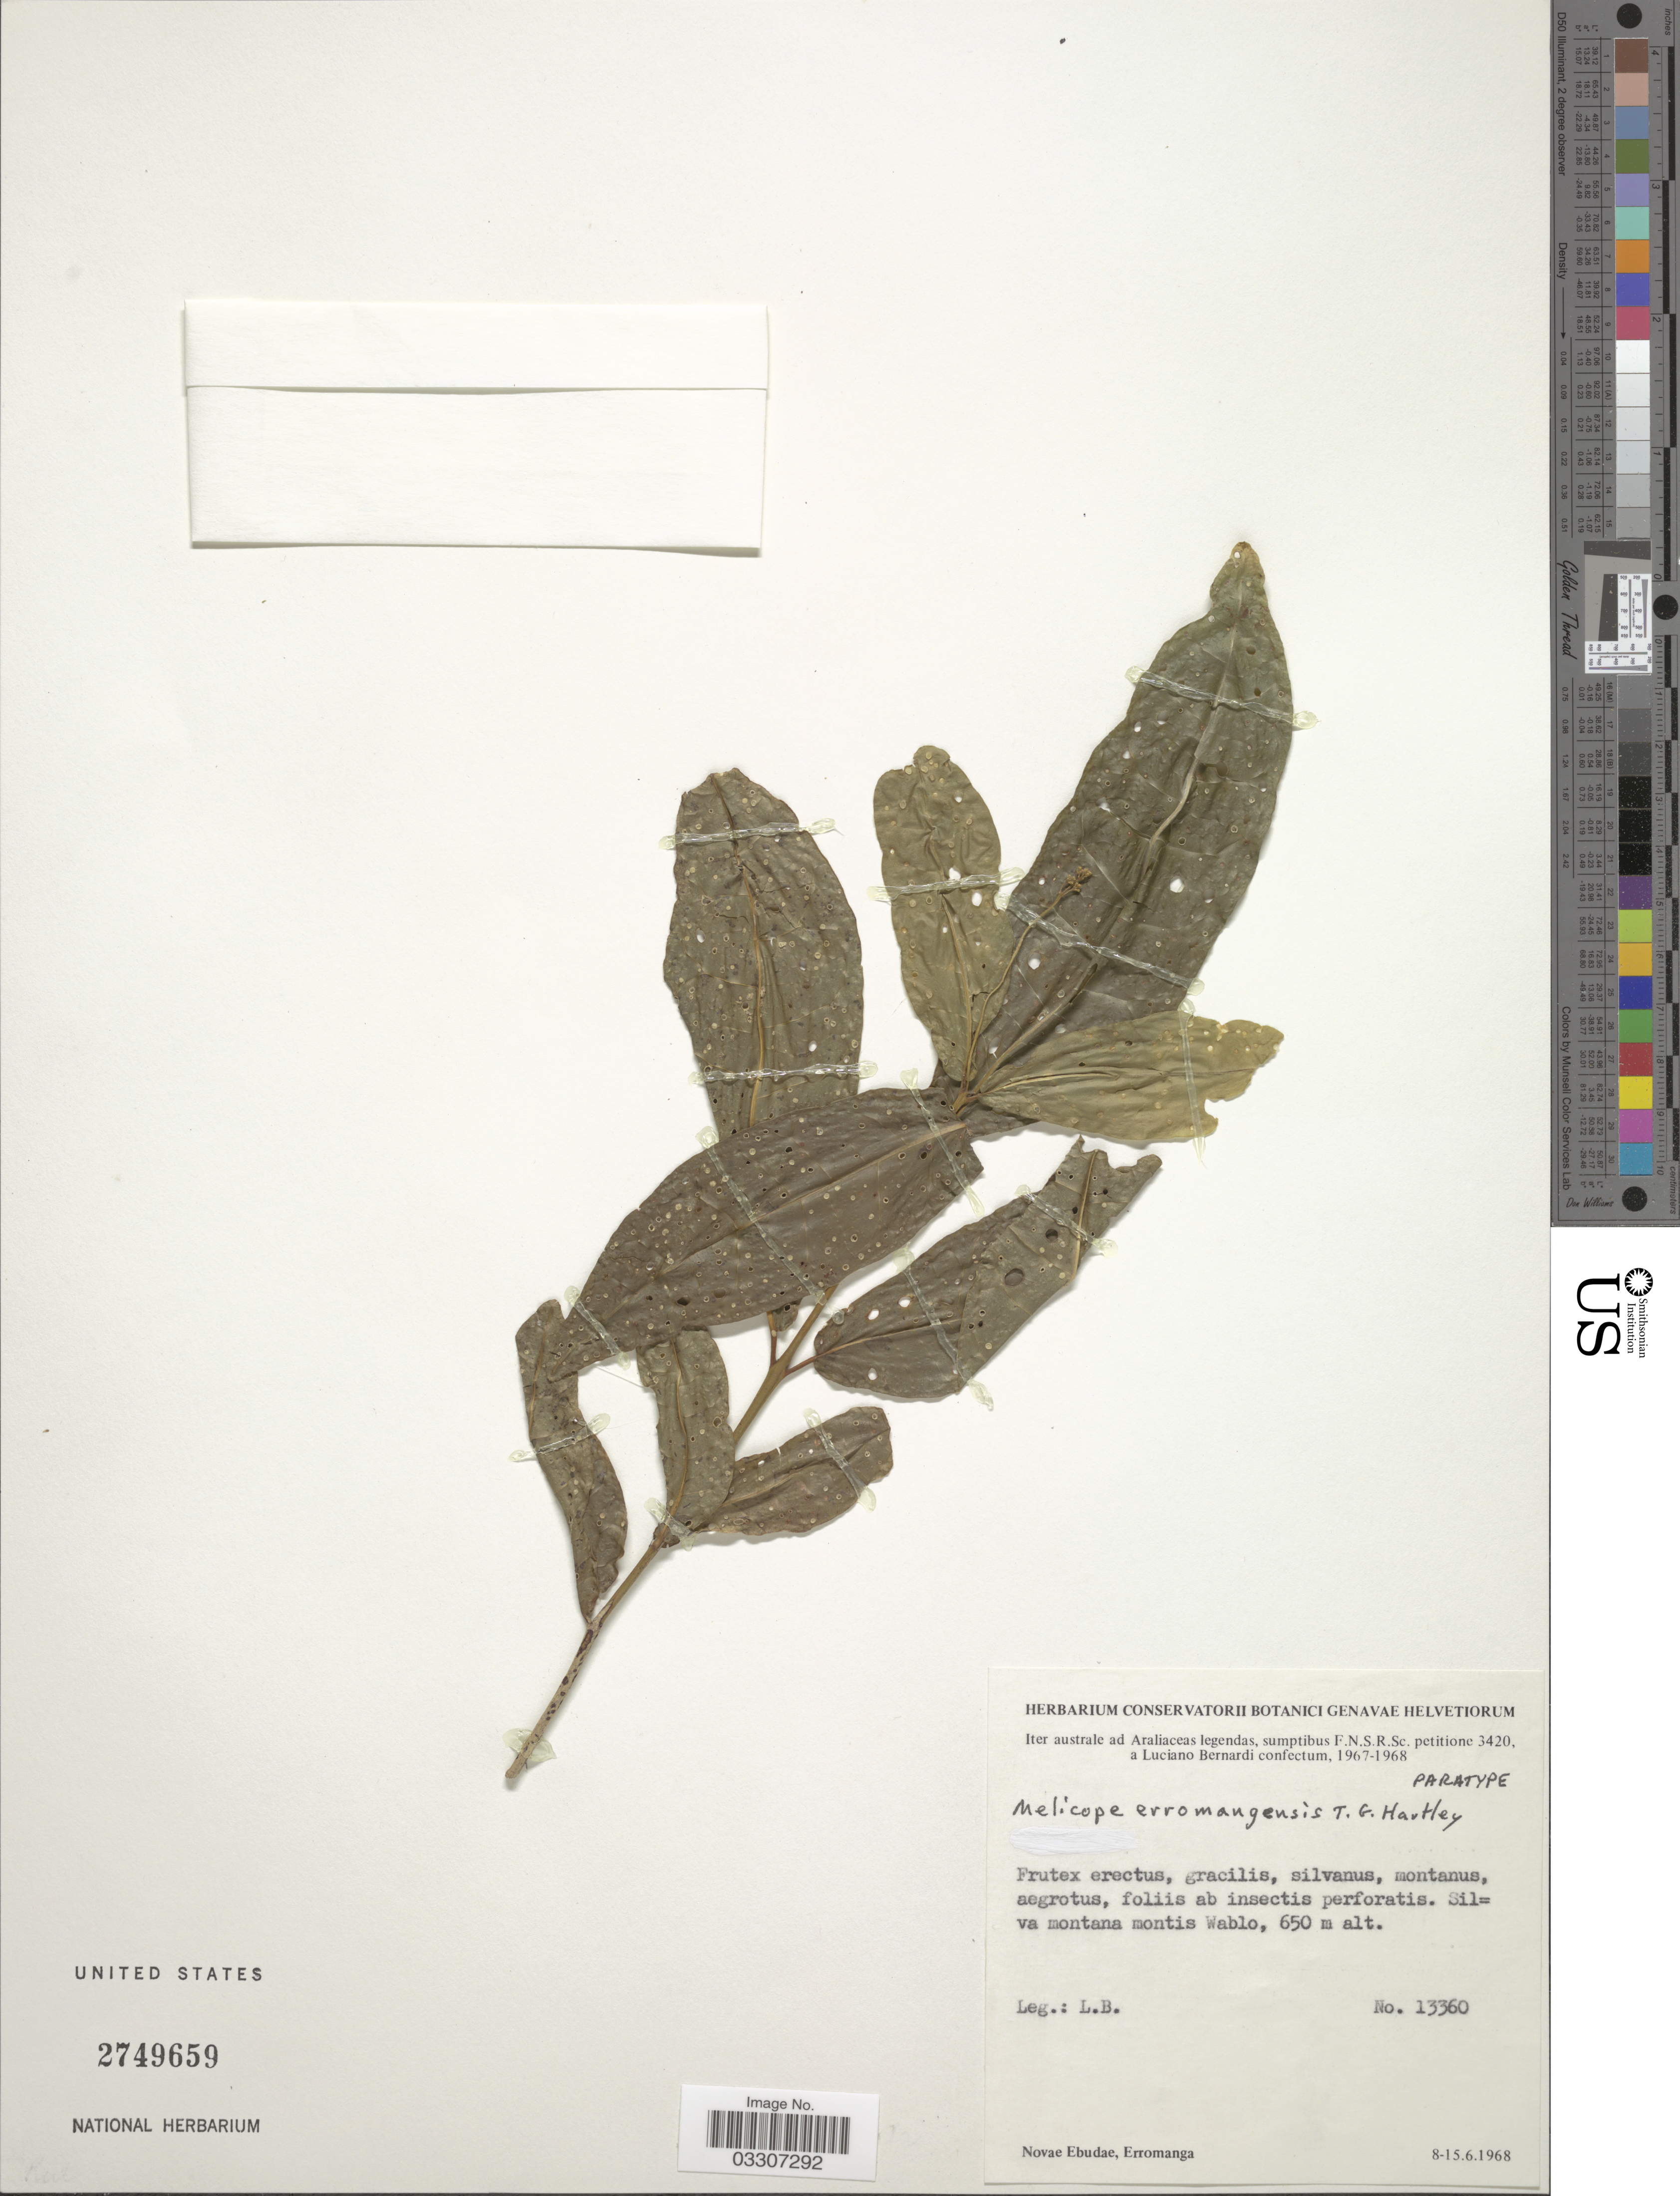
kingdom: Plantae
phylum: Tracheophyta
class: Magnoliopsida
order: Sapindales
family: Rutaceae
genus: Melicope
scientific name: Melicope erromangensis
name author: T.G. Hartley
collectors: L. Bernardi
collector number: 13360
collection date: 1968-06-08/1968-06-15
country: Vanuatu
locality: Silva montana montis Wablo. Novae Ebudae, Erromanga.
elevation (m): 650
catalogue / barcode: US 2749659